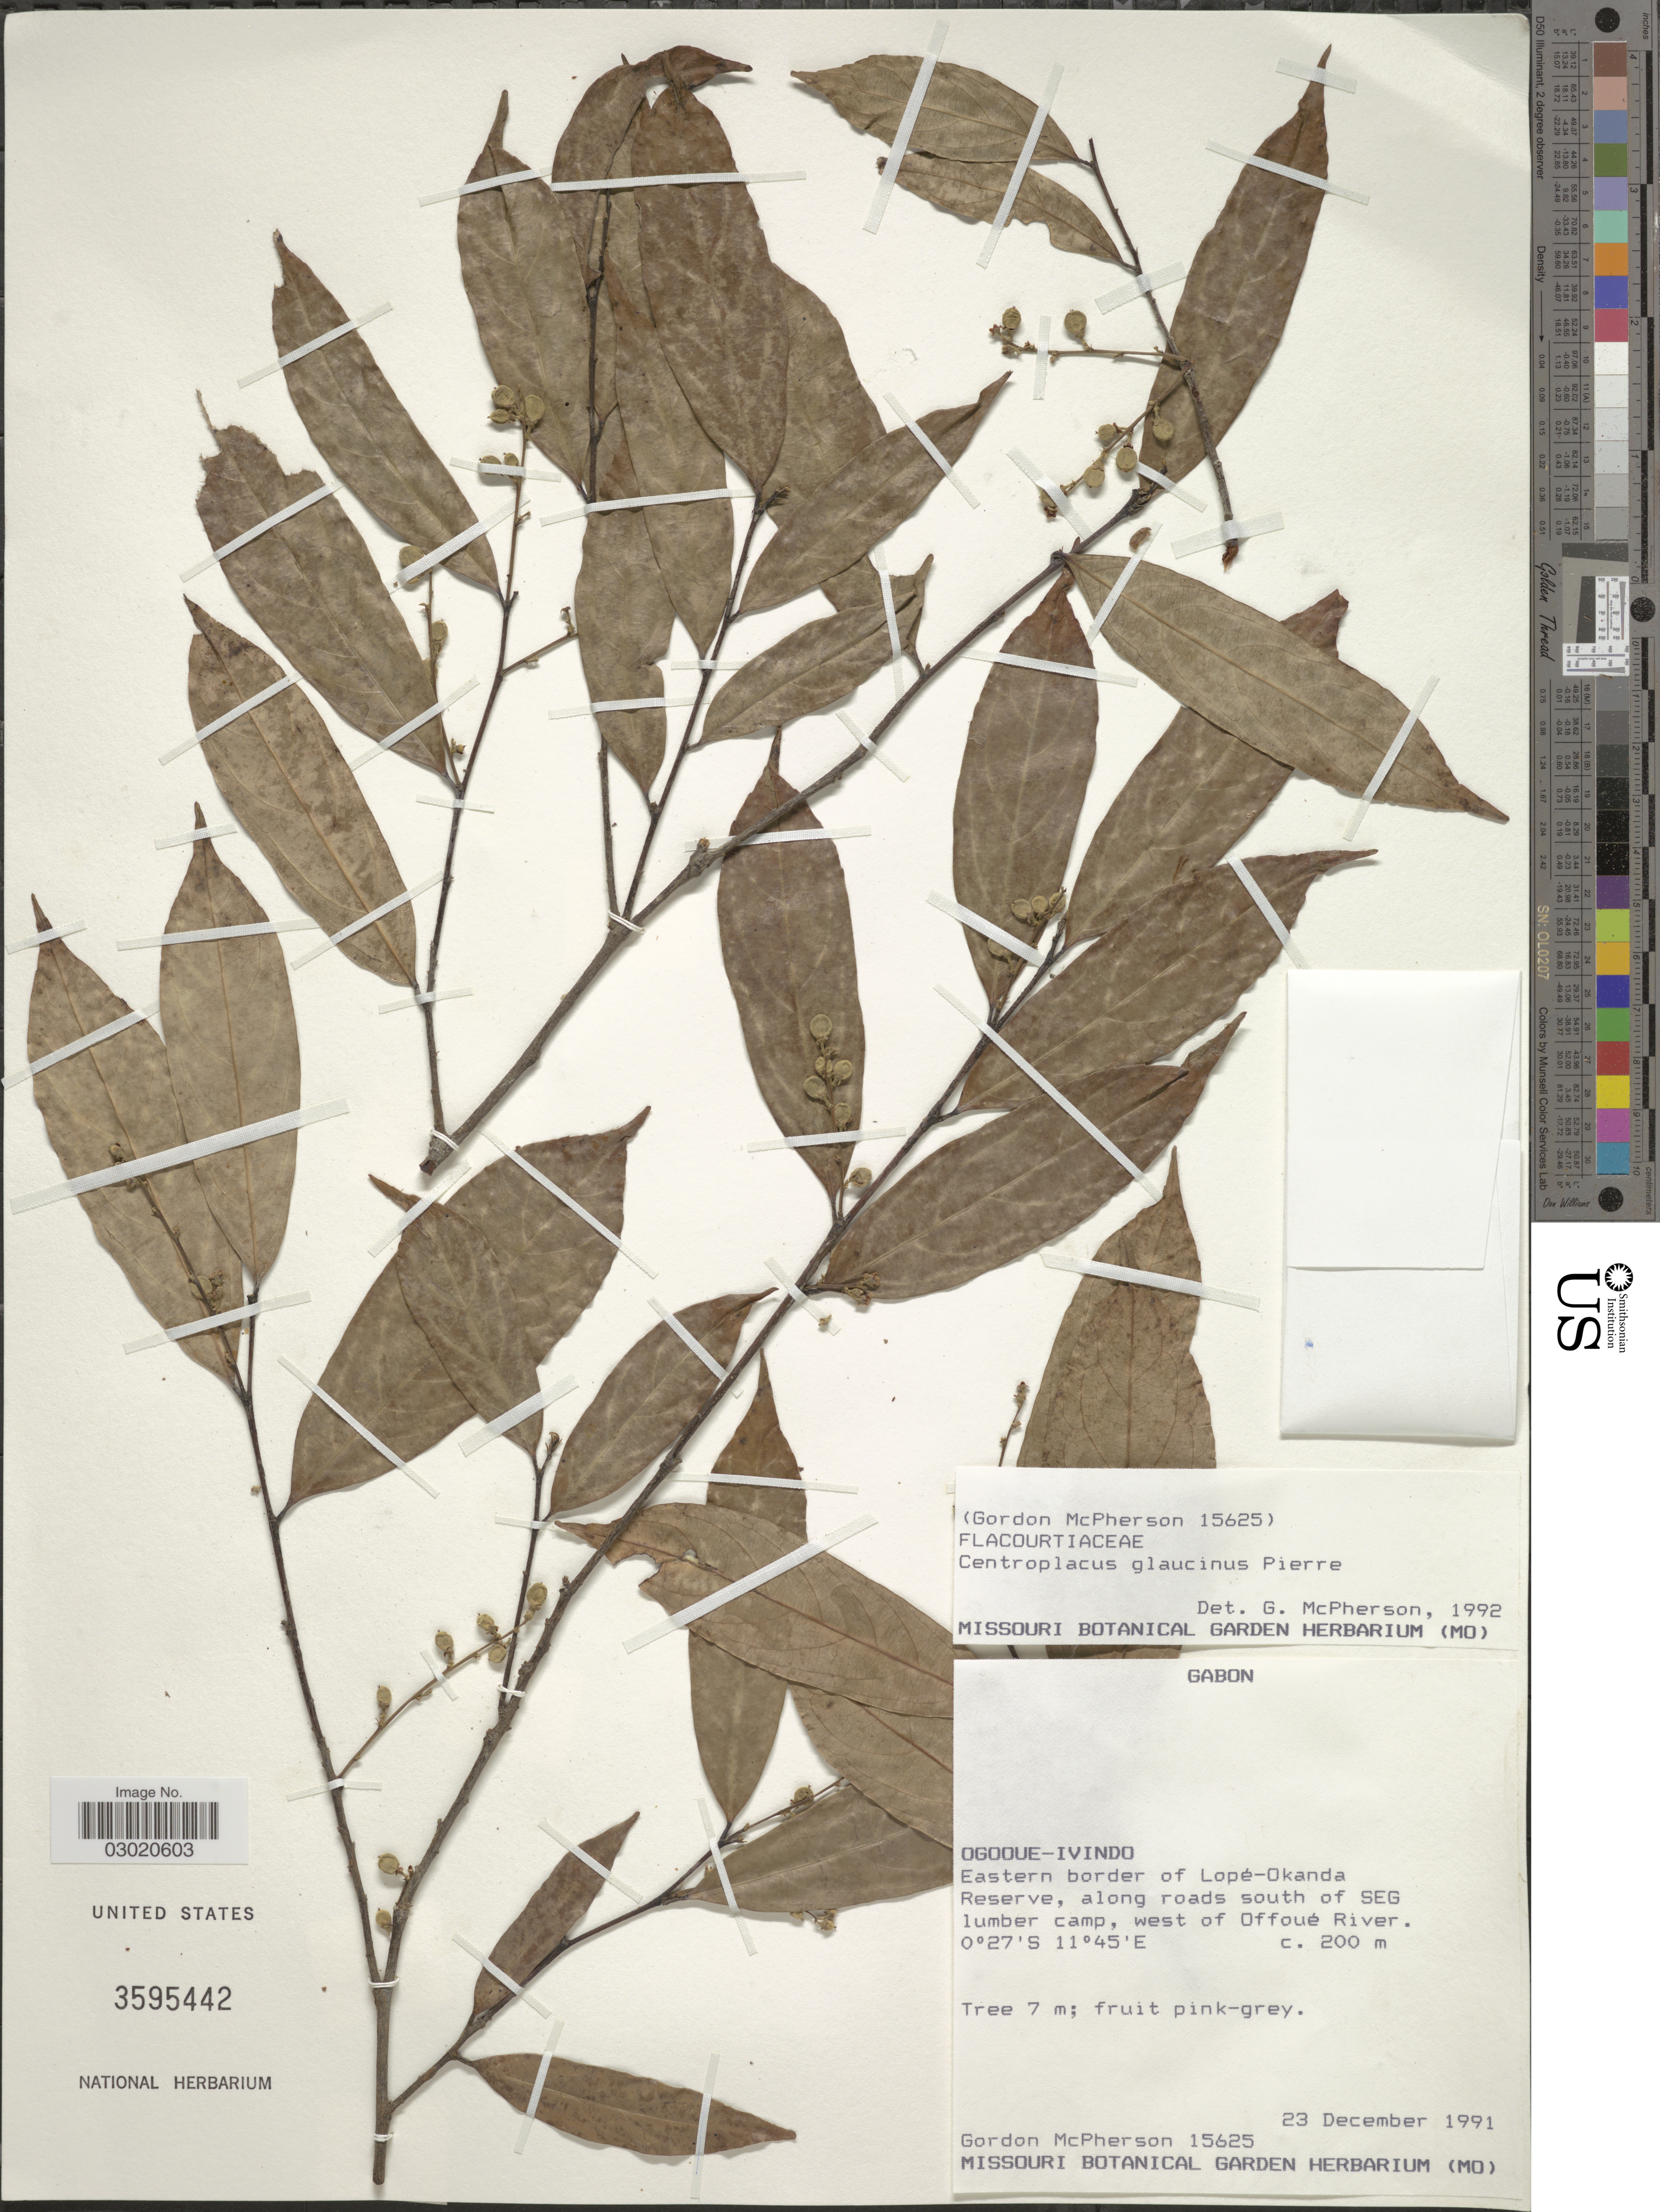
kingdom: Plantae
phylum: Tracheophyta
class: Magnoliopsida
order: Malpighiales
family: Centroplacaceae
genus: Centroplacus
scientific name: Centroplacus glaucinus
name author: Pierre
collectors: G. McPherson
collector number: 15625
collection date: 1991-12-23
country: Gabon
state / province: Ogooue-Ivindo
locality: Eastern border of Lopé-Okanda Reserve, along roads south of SEG lumber camp, west of Offoué River.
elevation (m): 200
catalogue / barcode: US 3595442